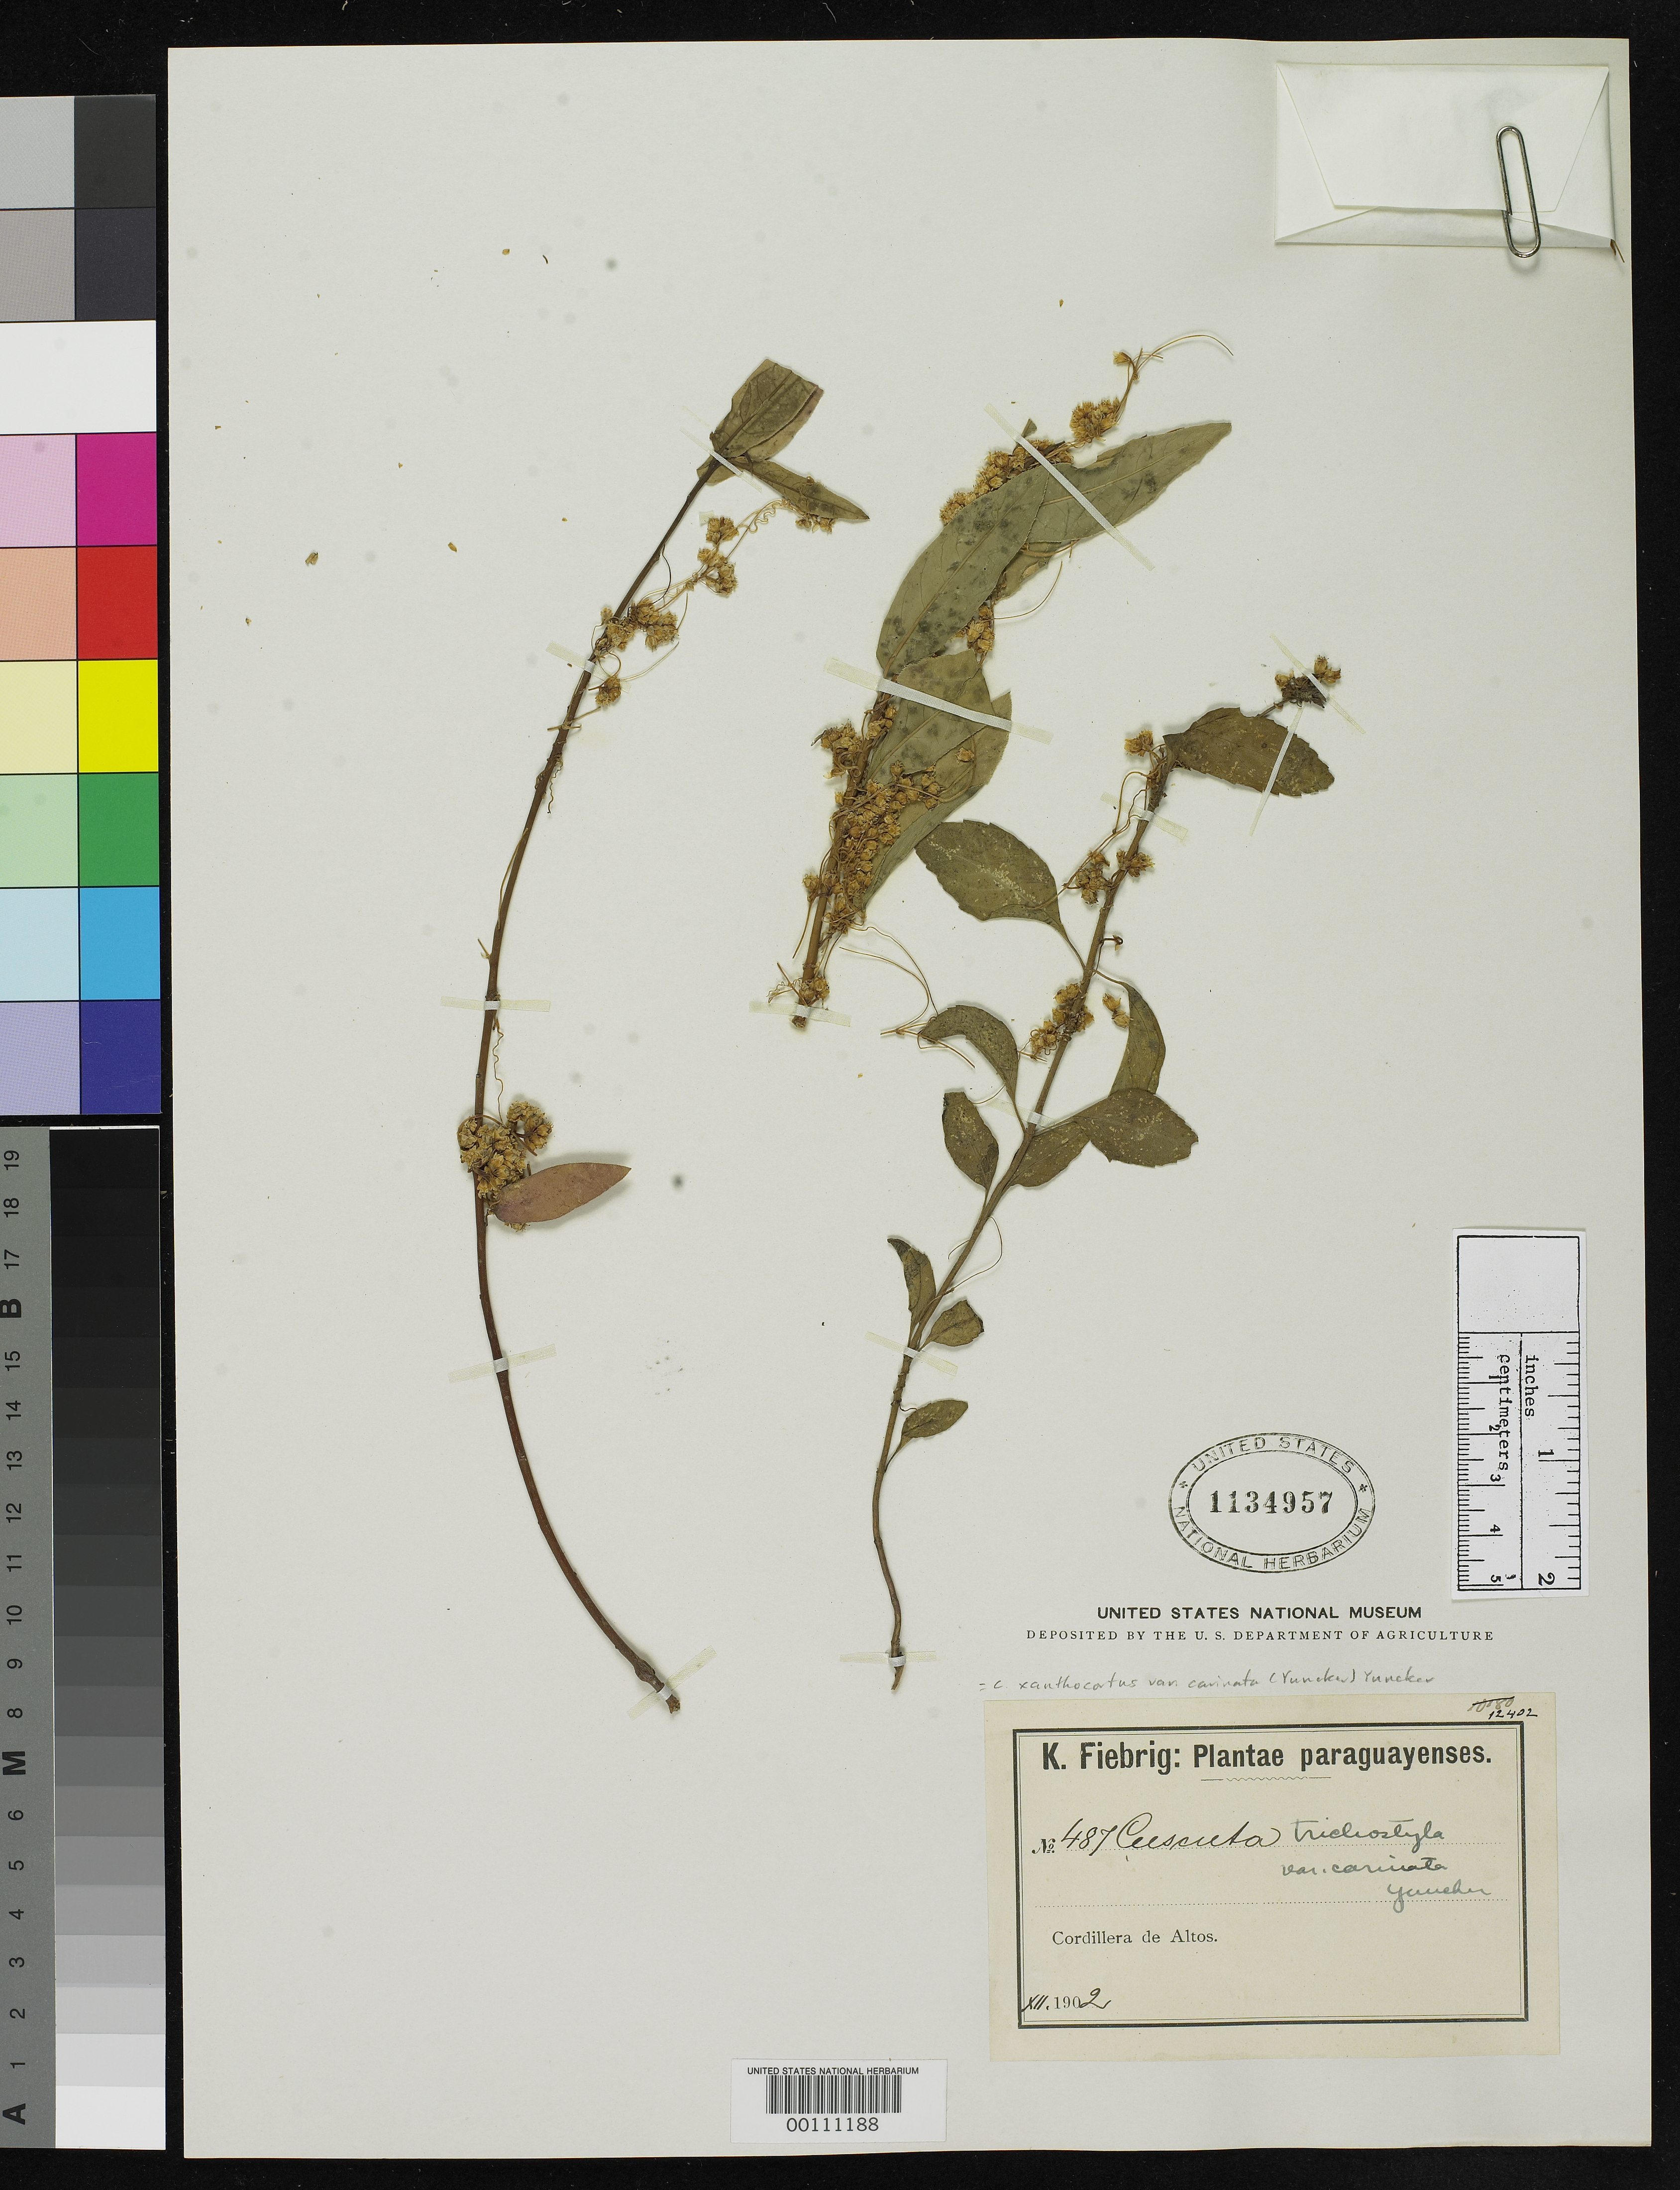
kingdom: Plantae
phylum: Tracheophyta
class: Magnoliopsida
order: Solanales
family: Convolvulaceae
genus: Cuscuta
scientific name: Cuscuta trichostyla var. carinata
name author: Yunck.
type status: Isotype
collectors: K. Fiebrig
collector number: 487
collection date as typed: Dec 1902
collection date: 1902-12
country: Paraguay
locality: Cerro de Altos.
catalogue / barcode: US 1134957